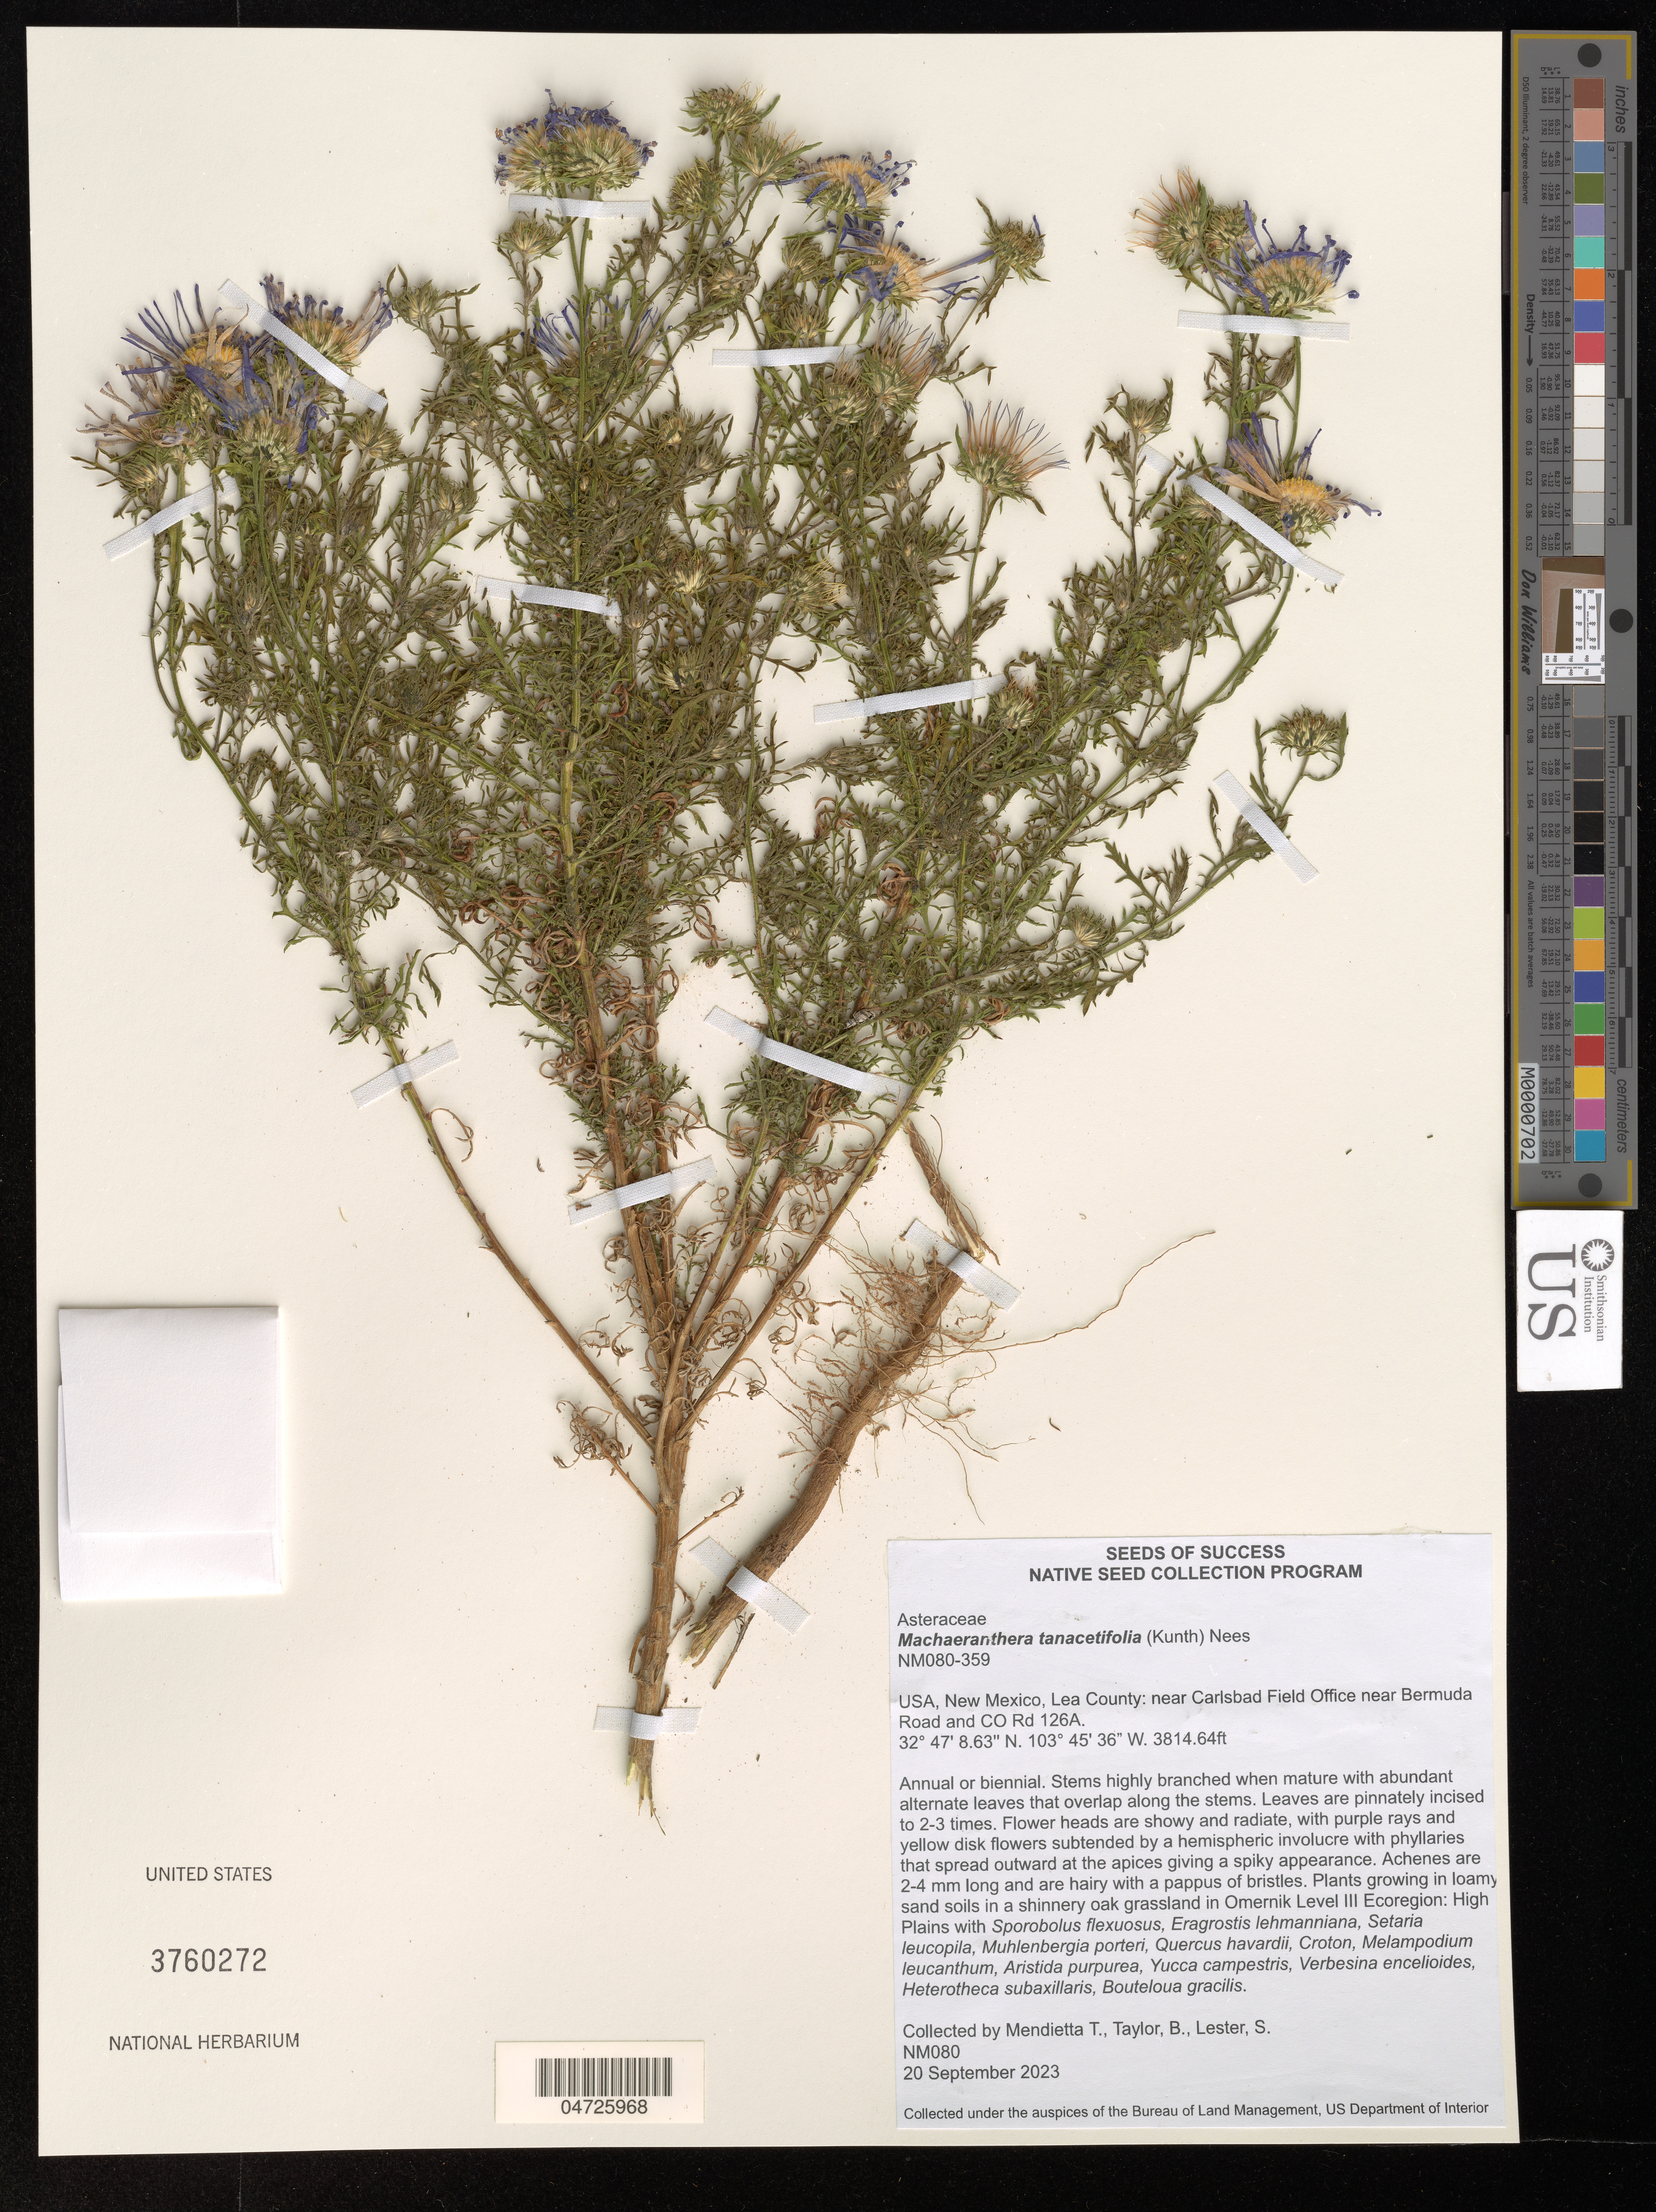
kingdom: Plantae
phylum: Tracheophyta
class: Magnoliopsida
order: Asterales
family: Asteraceae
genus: Machaeranthera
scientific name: Machaeranthera tanacetifolia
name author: (Kunth) Nees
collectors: T. Mendietta & B. Taylor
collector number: NM080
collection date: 2023-09-20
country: United States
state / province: New Mexico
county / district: Lea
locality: Lea County: near Carlsbad Field Office near Bermuda Road and CO Rd 126A.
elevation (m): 1162.7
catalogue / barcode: US 3760272